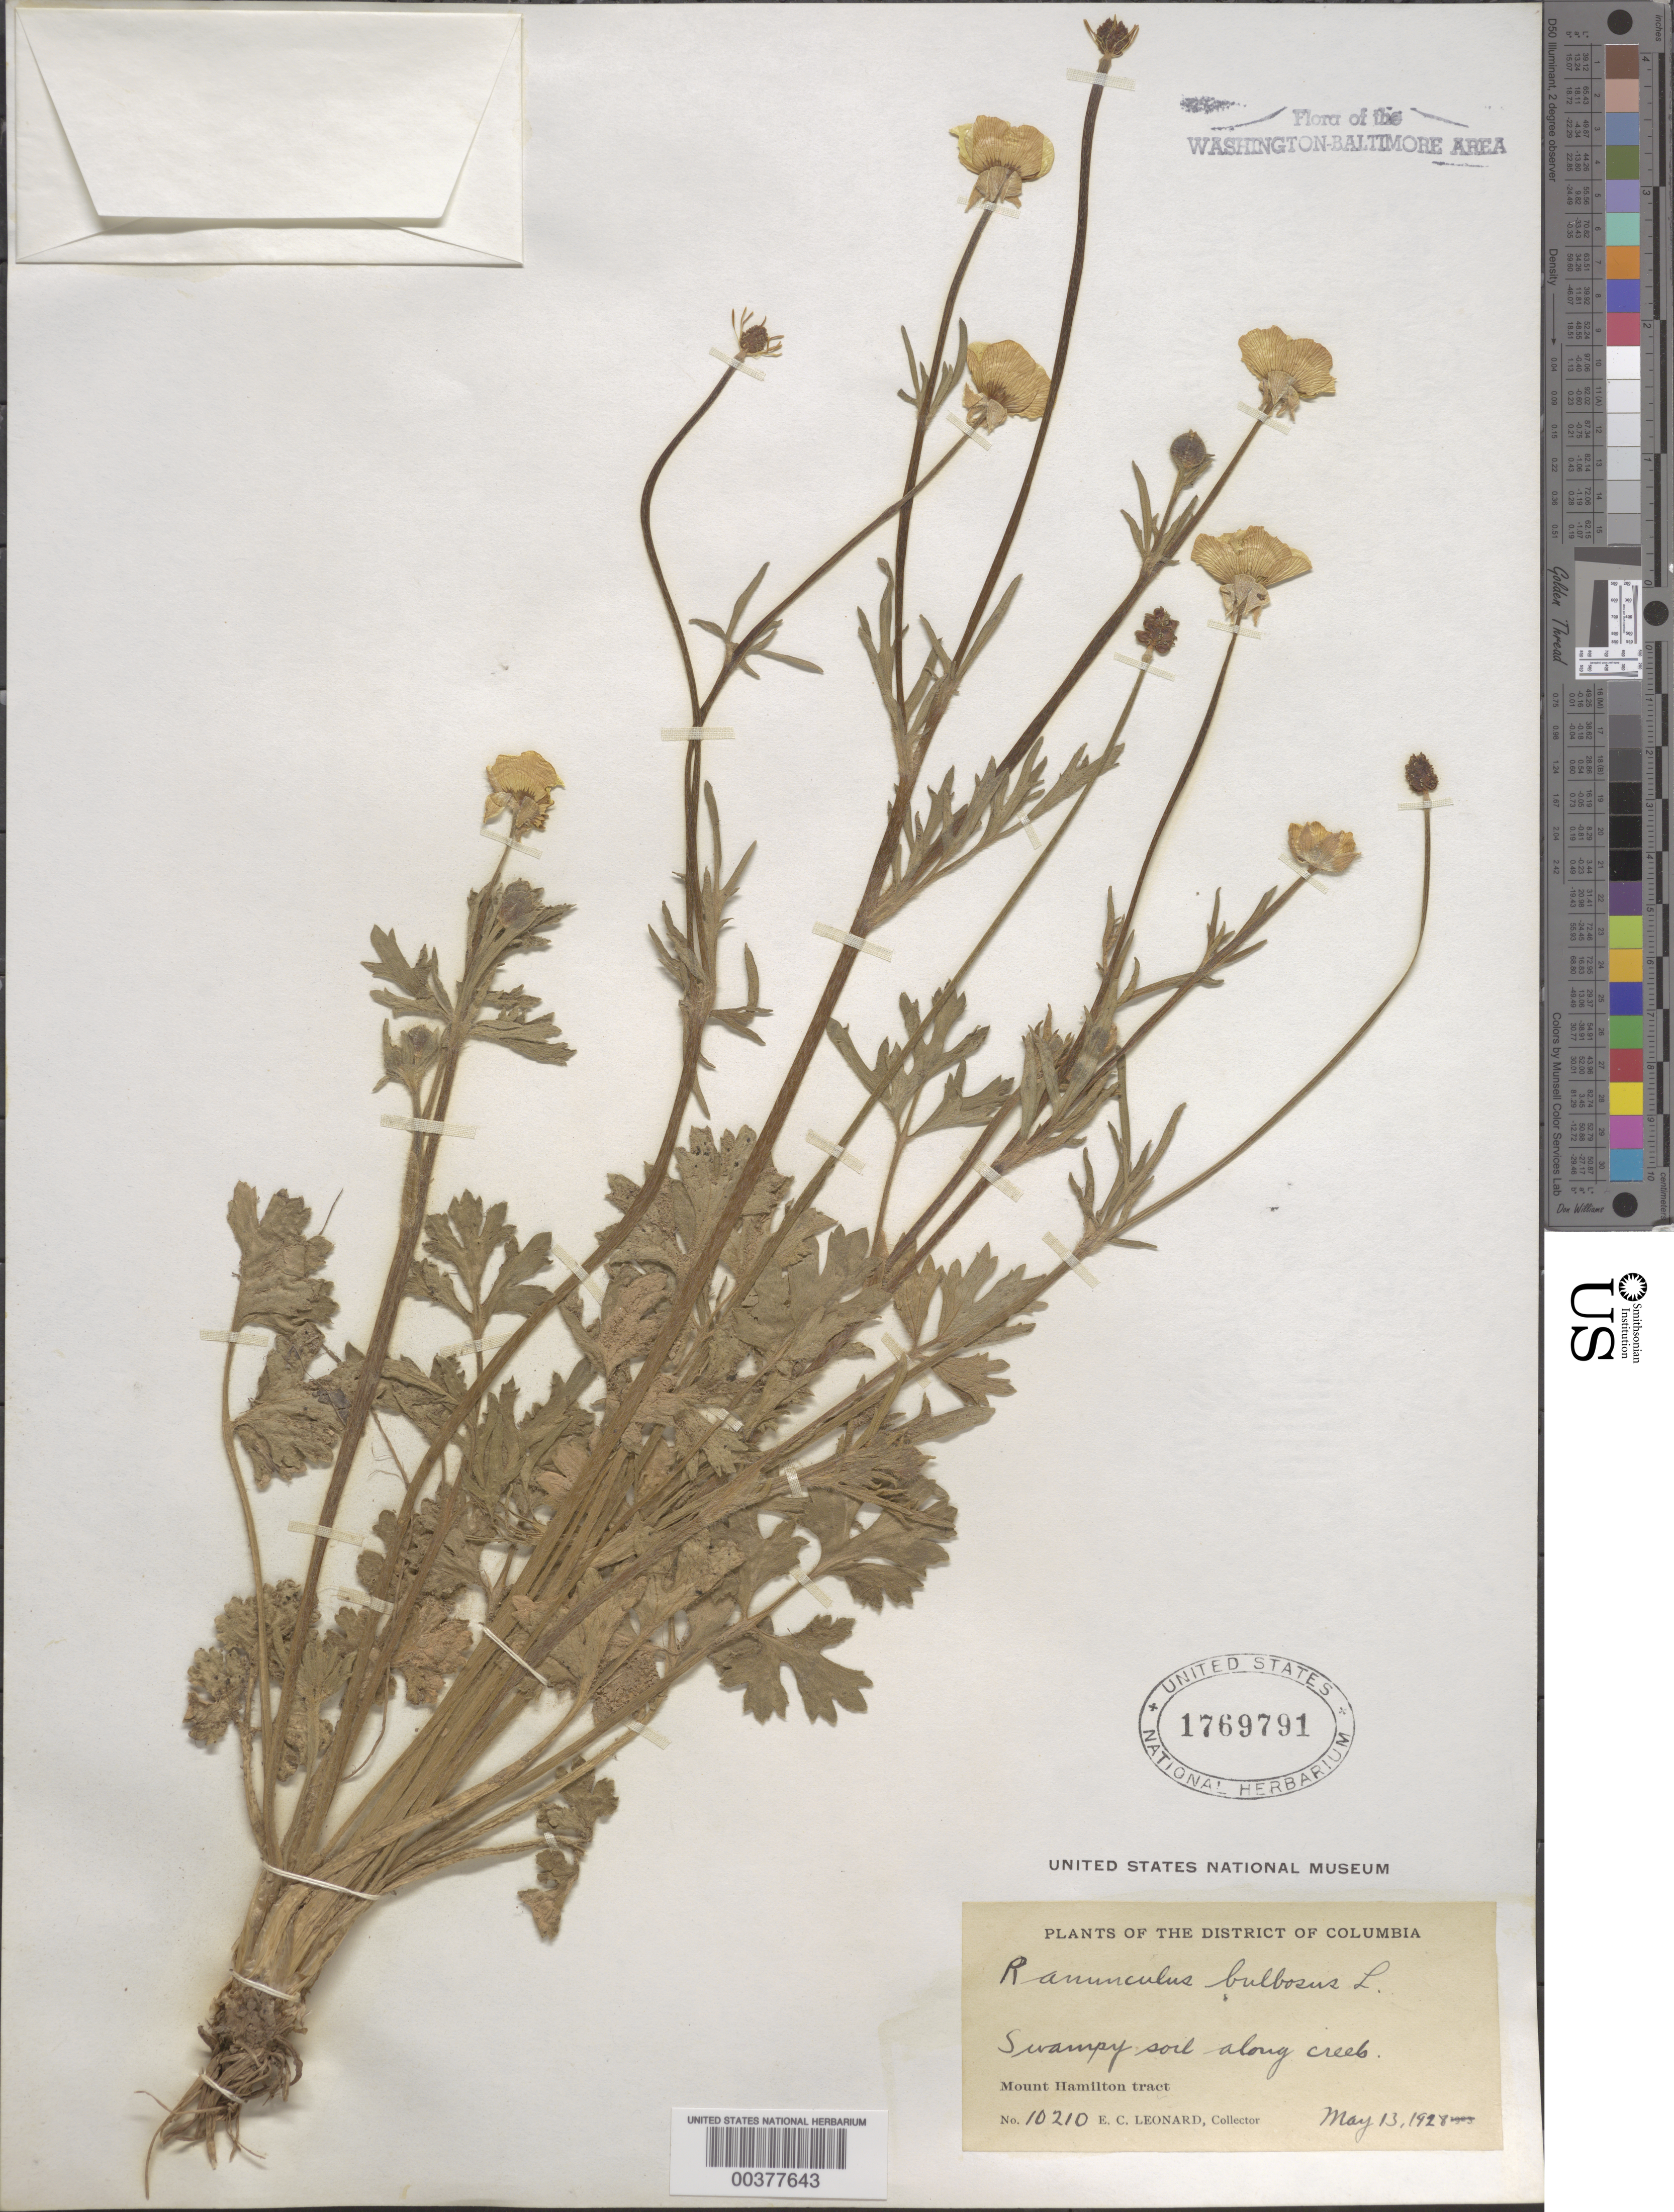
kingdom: Plantae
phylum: Tracheophyta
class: Magnoliopsida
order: Ranunculales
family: Ranunculaceae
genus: Ranunculus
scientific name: Ranunculus bulbosus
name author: L.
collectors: E. C. Leonard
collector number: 10210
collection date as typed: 13 May 1928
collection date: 1928-05-13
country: United States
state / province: District of Columbia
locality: Mount Hamilton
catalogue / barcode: US 1769791